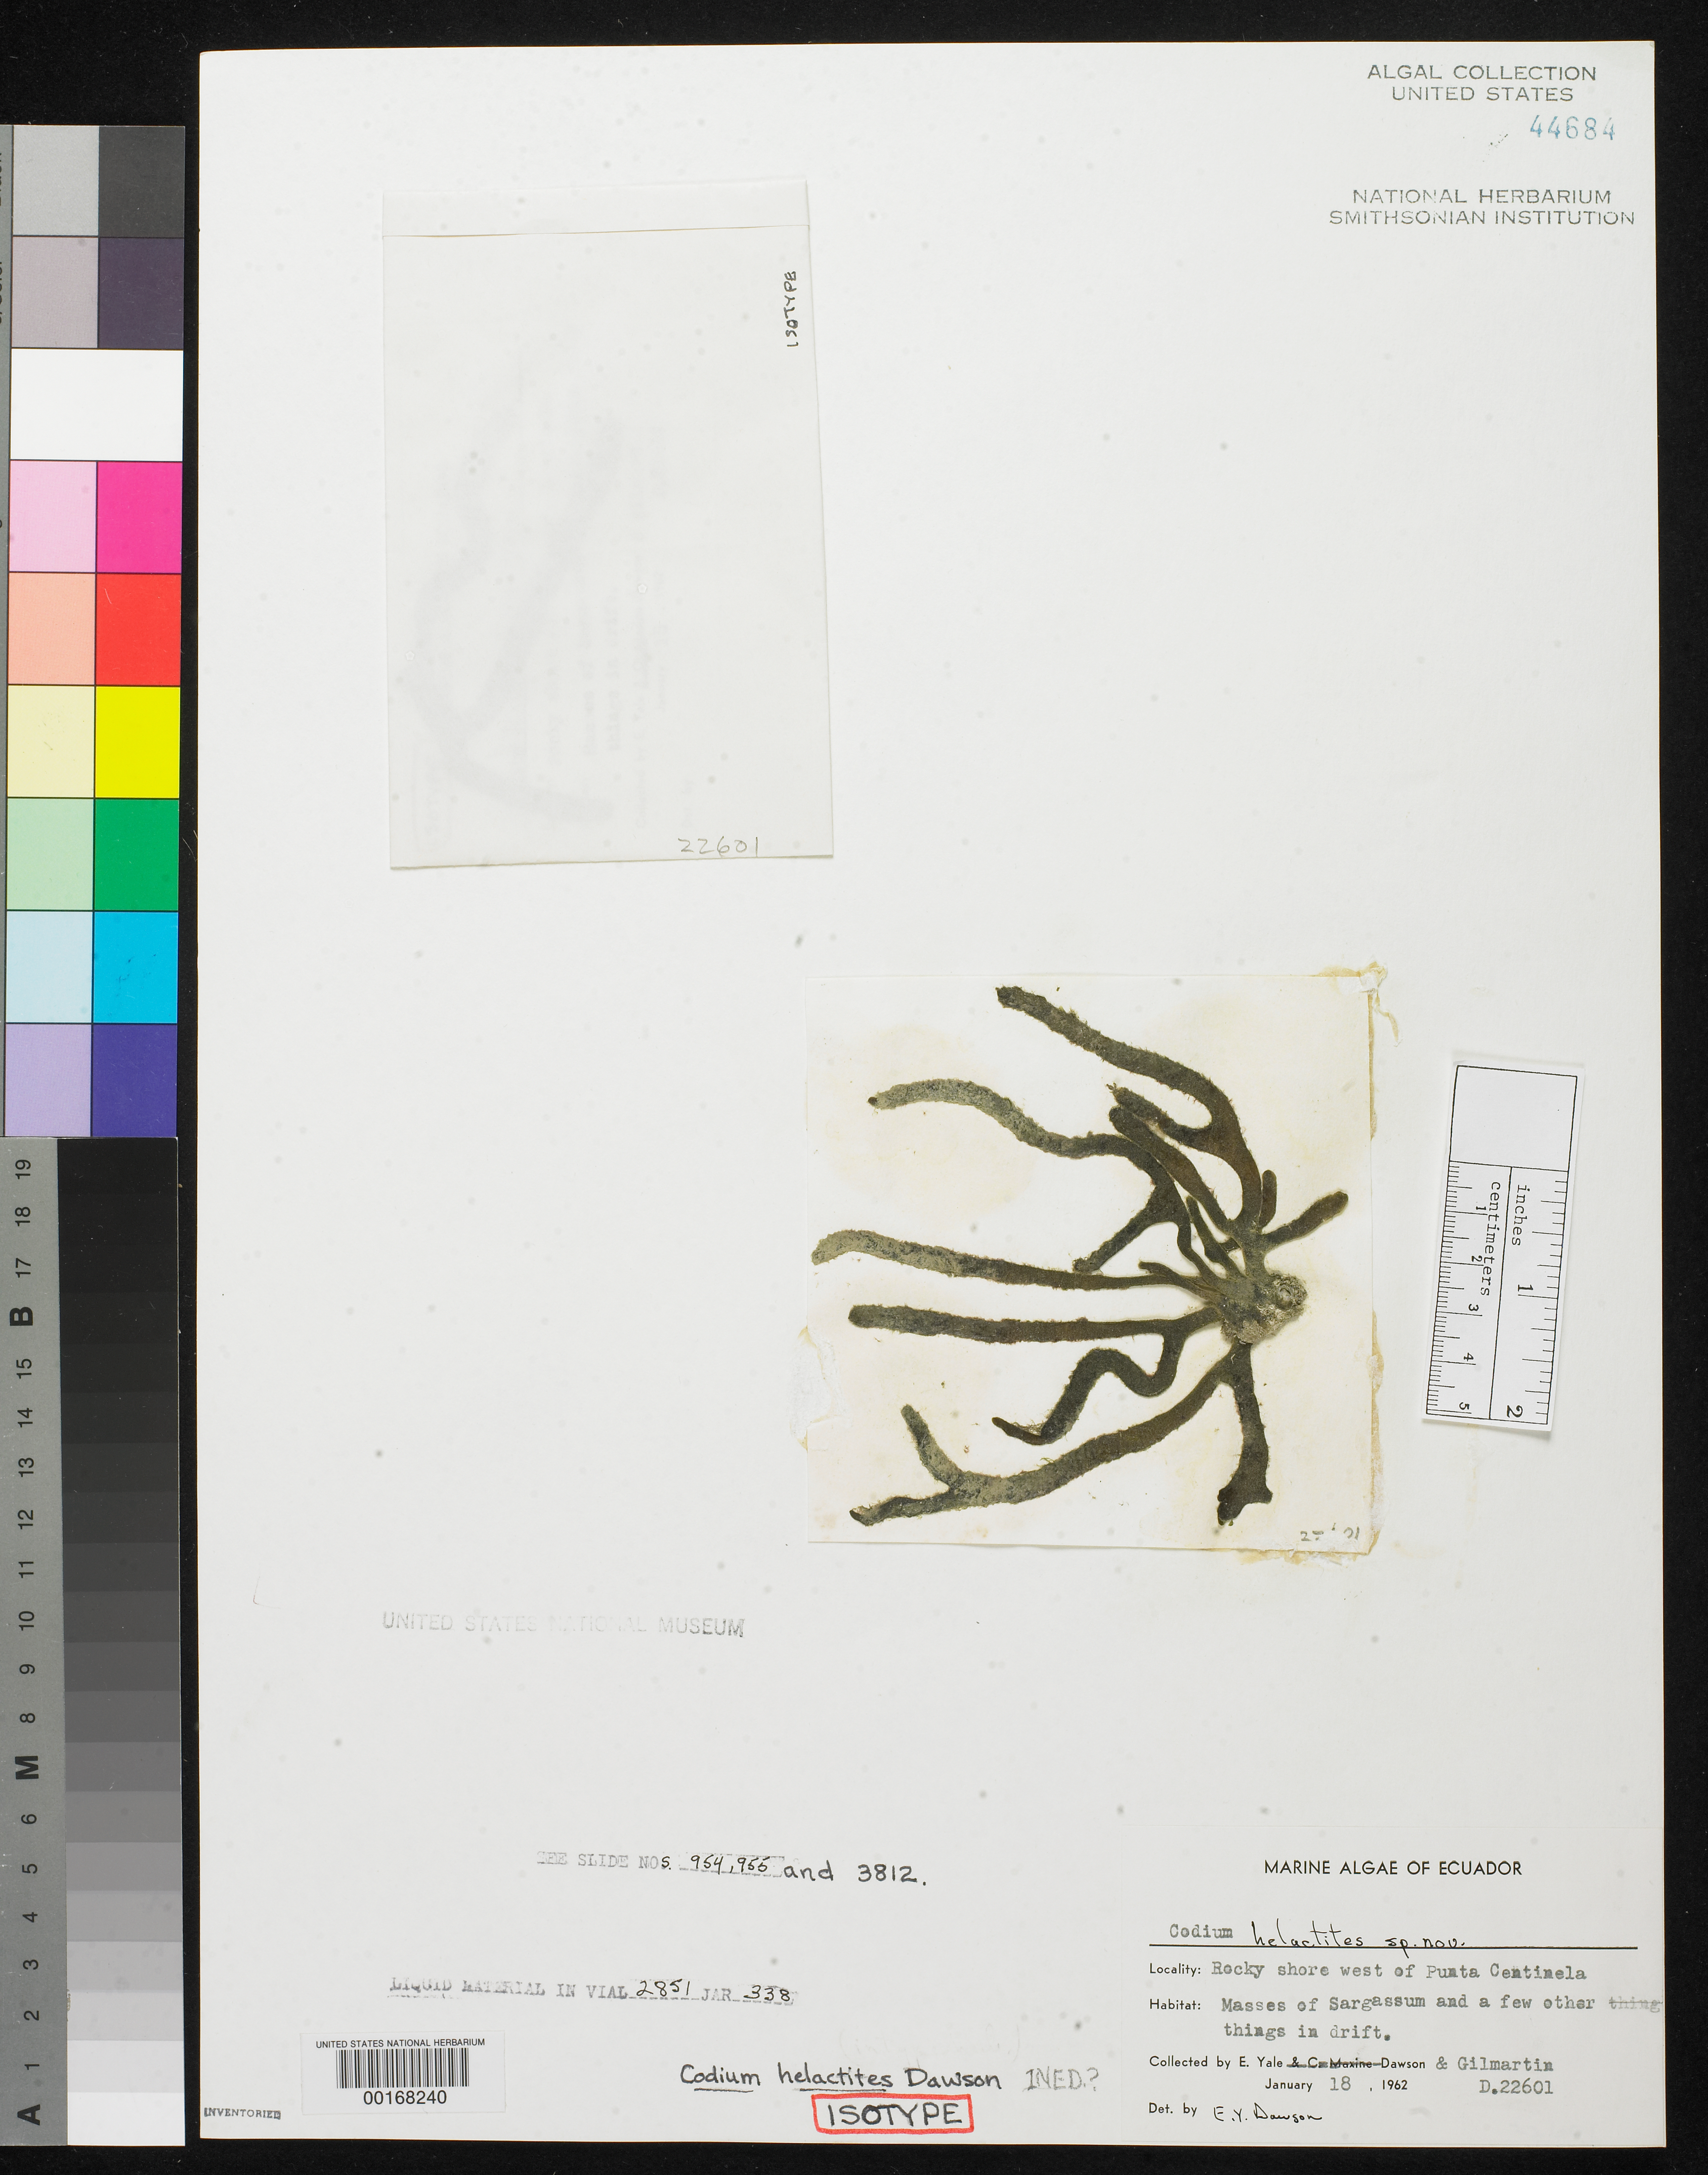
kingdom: Plantae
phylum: Chlorophyta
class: Ulvophyceae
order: Bryopsidales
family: Codiaceae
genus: Codium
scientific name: Codium helactites E.Y. Dawson, ined.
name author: E.Y. Dawson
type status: Isotype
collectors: E. Y. Dawson & M. Gilmartin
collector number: EYD 22601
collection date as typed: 18 Jan 1962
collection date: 1962-01-18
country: Ecuador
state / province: Guayas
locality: West of Punta Centinela.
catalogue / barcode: US 44684